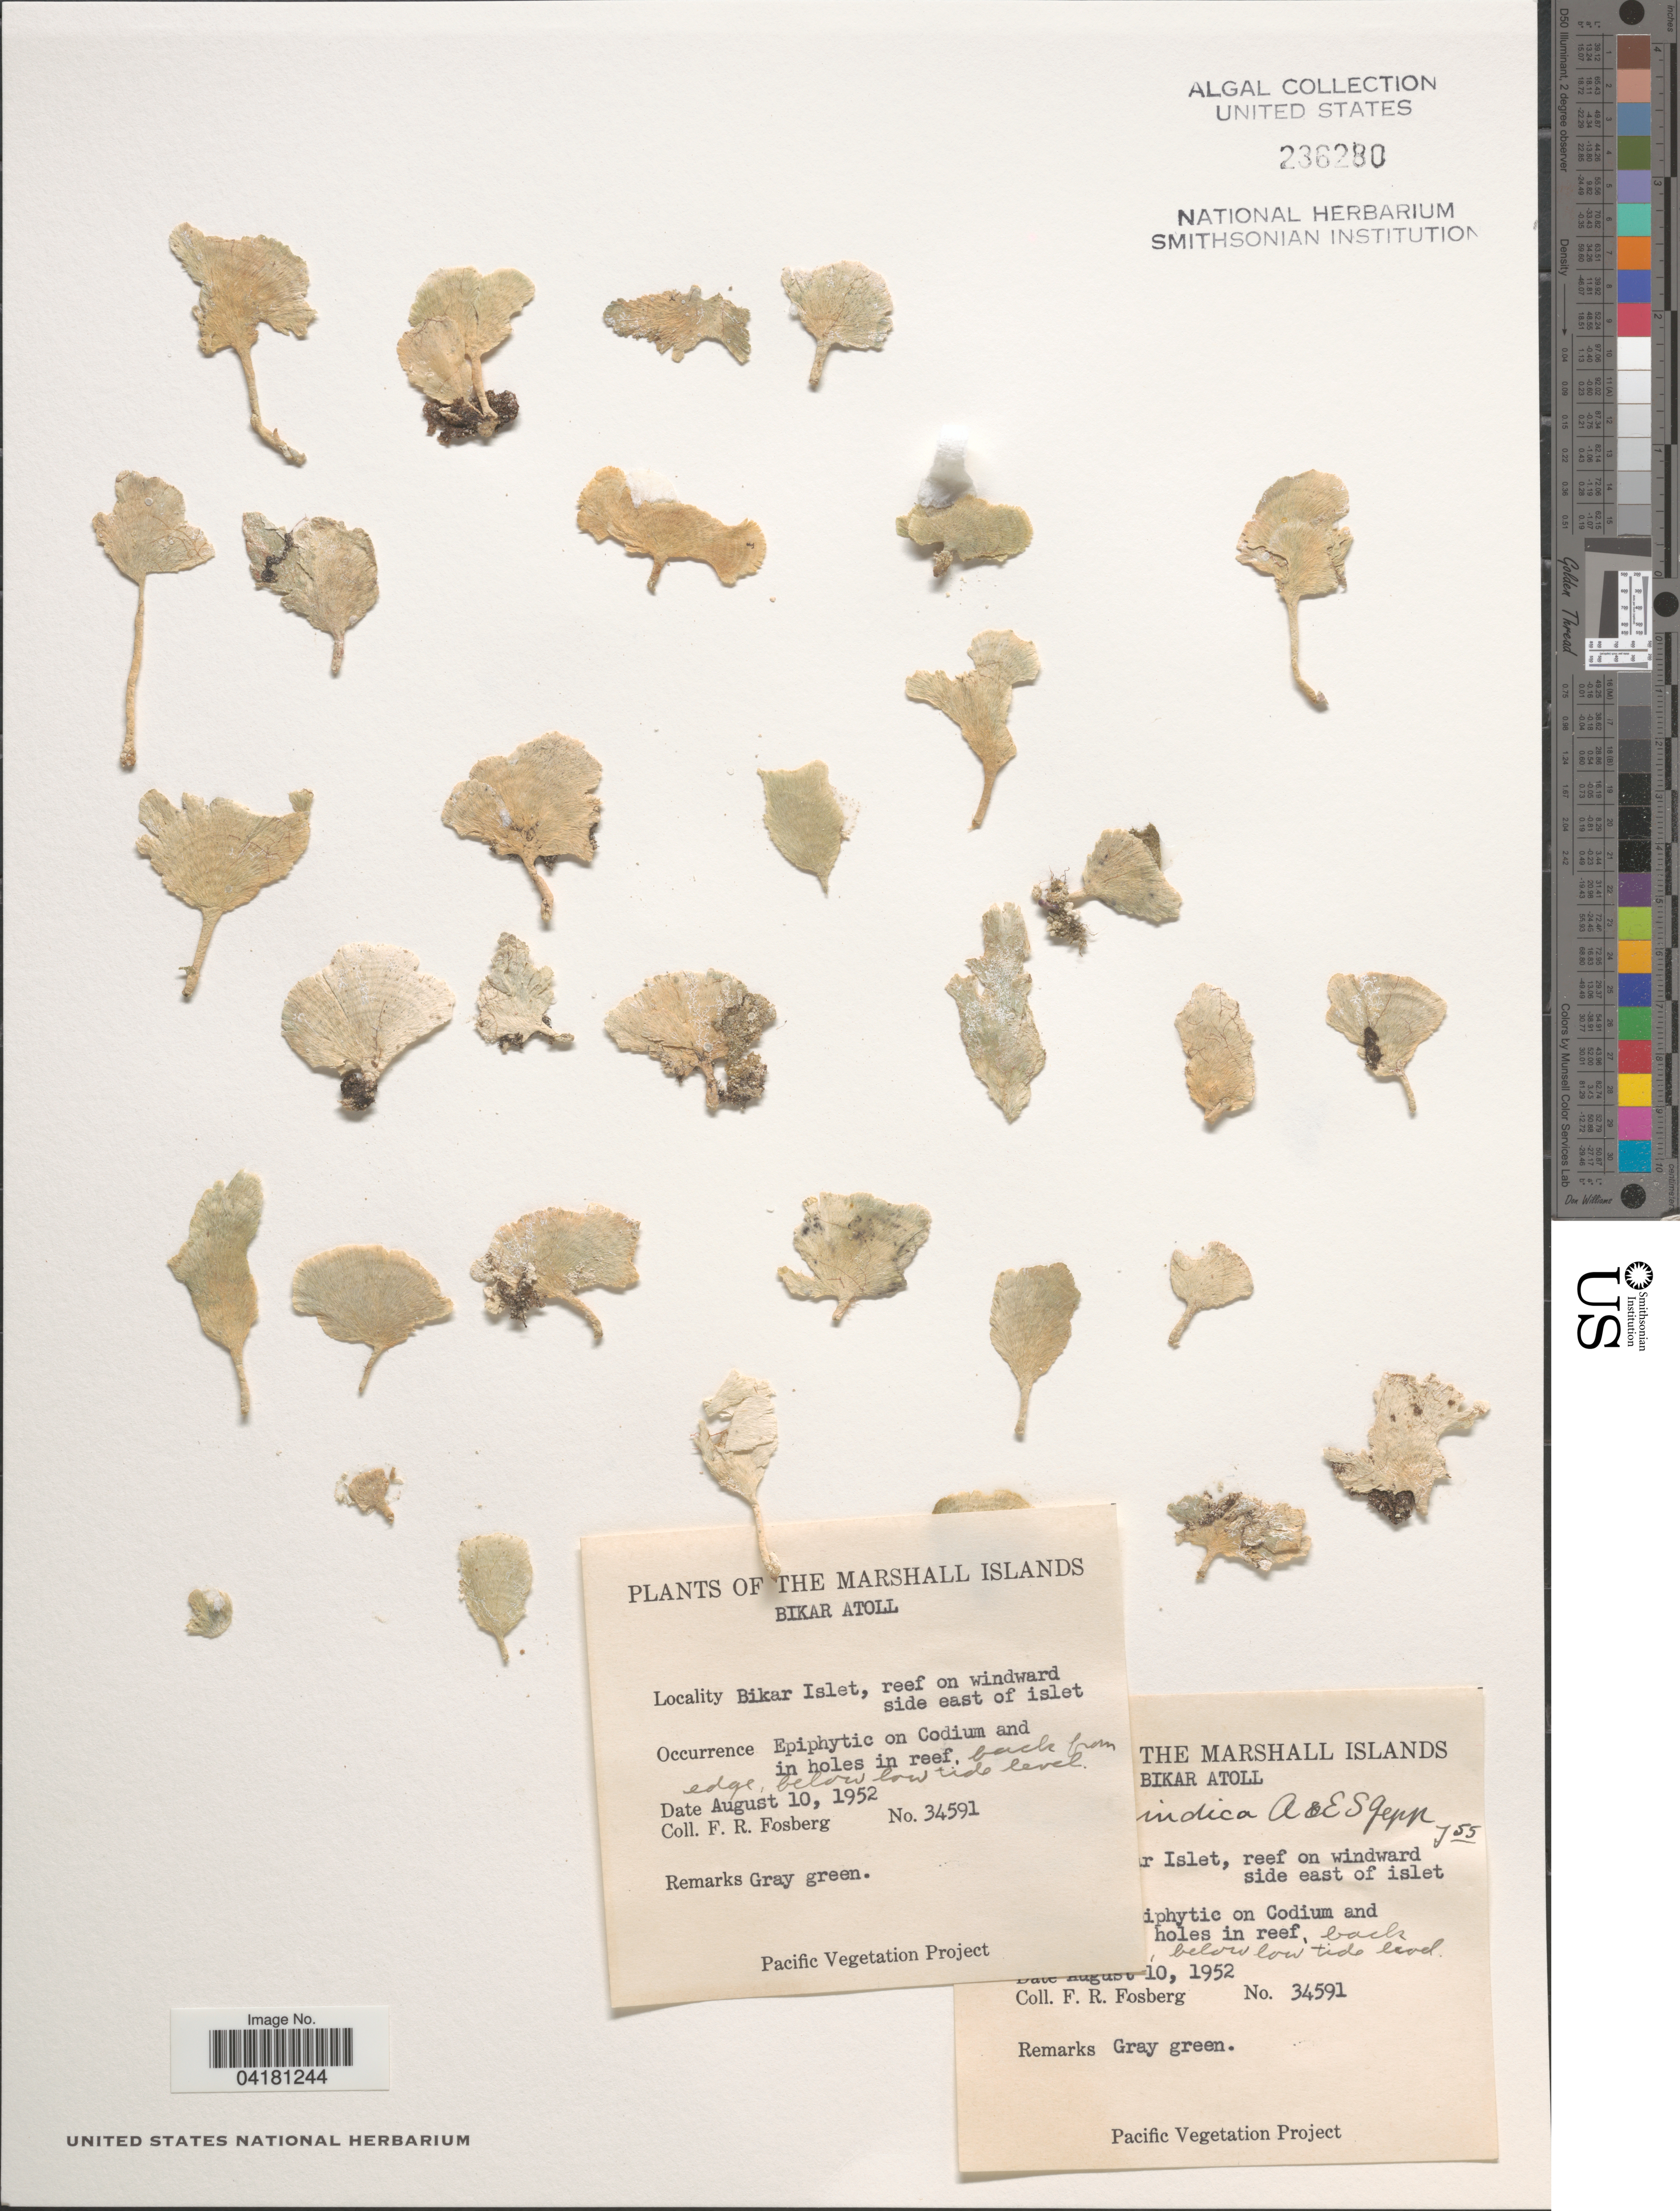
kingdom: Plantae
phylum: Chlorophyta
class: Ulvophyceae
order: Bryopsidales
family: Bryopsidaceae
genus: Bryopsis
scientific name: Bryopsis indica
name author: A. Gepp & E. Gepp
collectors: F. R. Fosberg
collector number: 34591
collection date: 1952-08-10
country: Marshall Islands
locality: Bikar Atoll. Bikar Islet, reef on windward side east of islet.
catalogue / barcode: US 236280